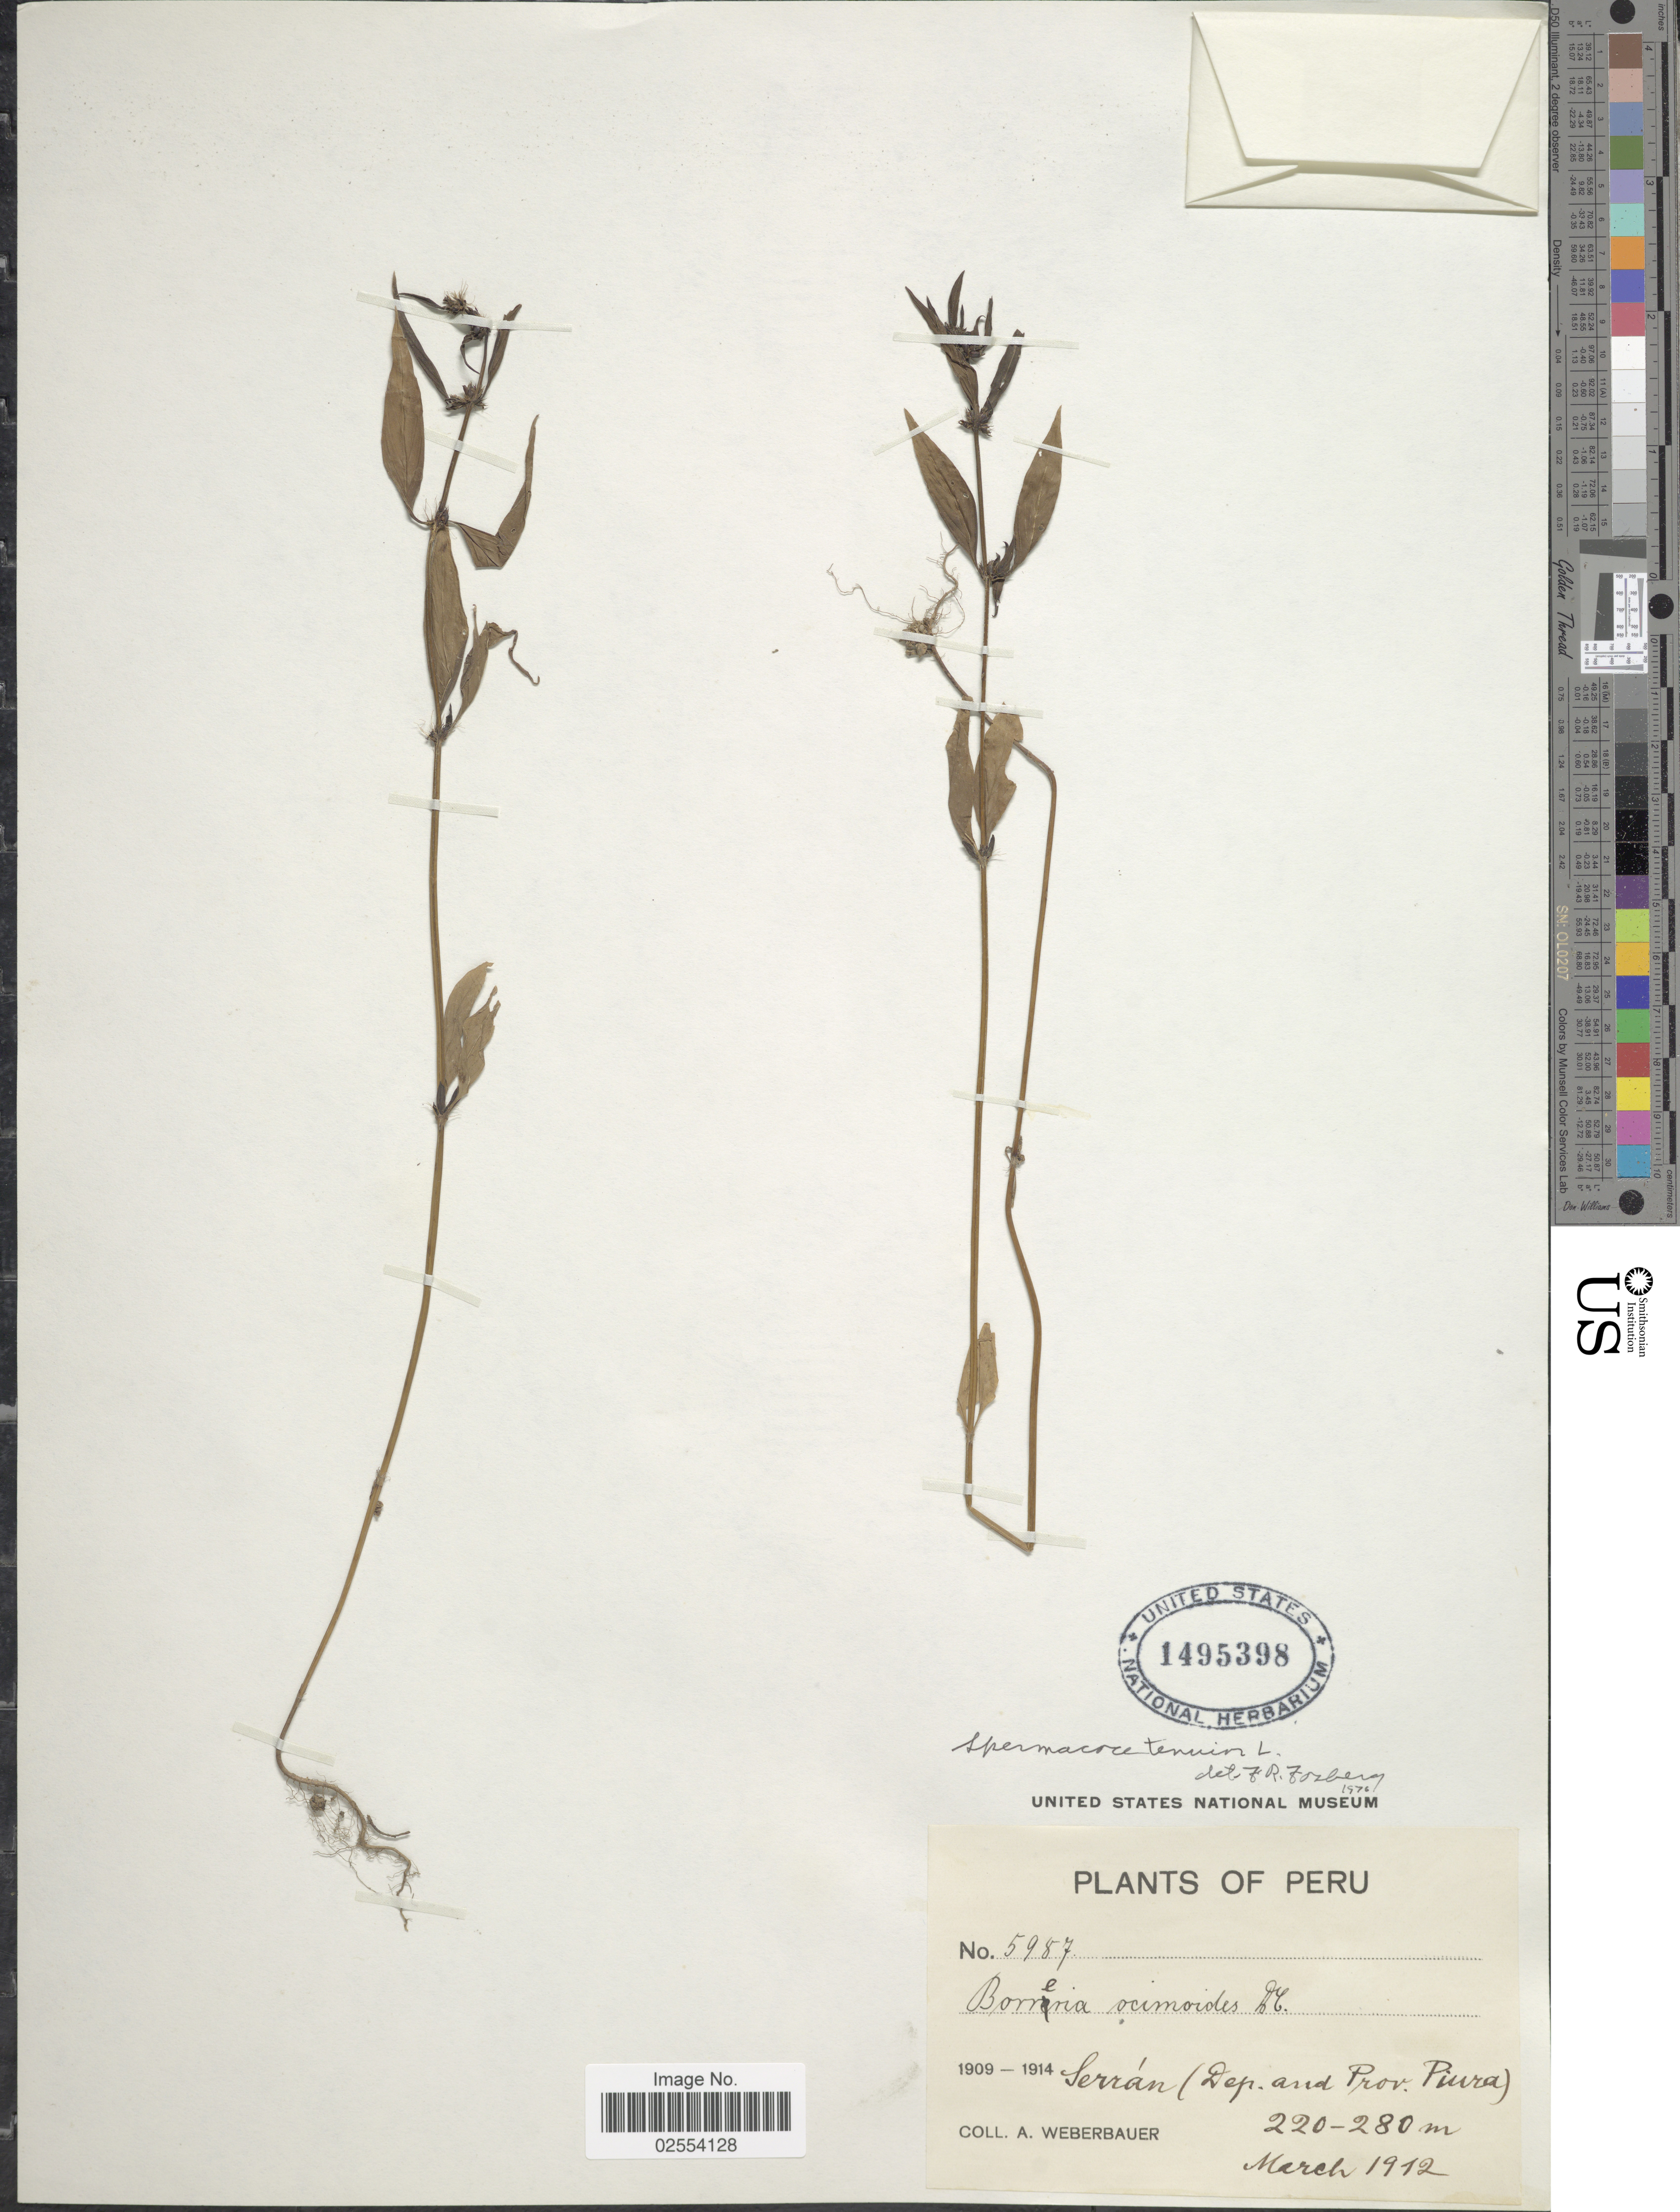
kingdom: Plantae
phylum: Tracheophyta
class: Magnoliopsida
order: Gentianales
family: Rubiaceae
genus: Spermacoce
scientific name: Spermacoce tenuior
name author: L.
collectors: A. Weberbauer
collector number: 5987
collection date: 1912-03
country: Peru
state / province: Piura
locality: Serrán (Dep. and Prov. Piura)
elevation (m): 220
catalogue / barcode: US 1495398